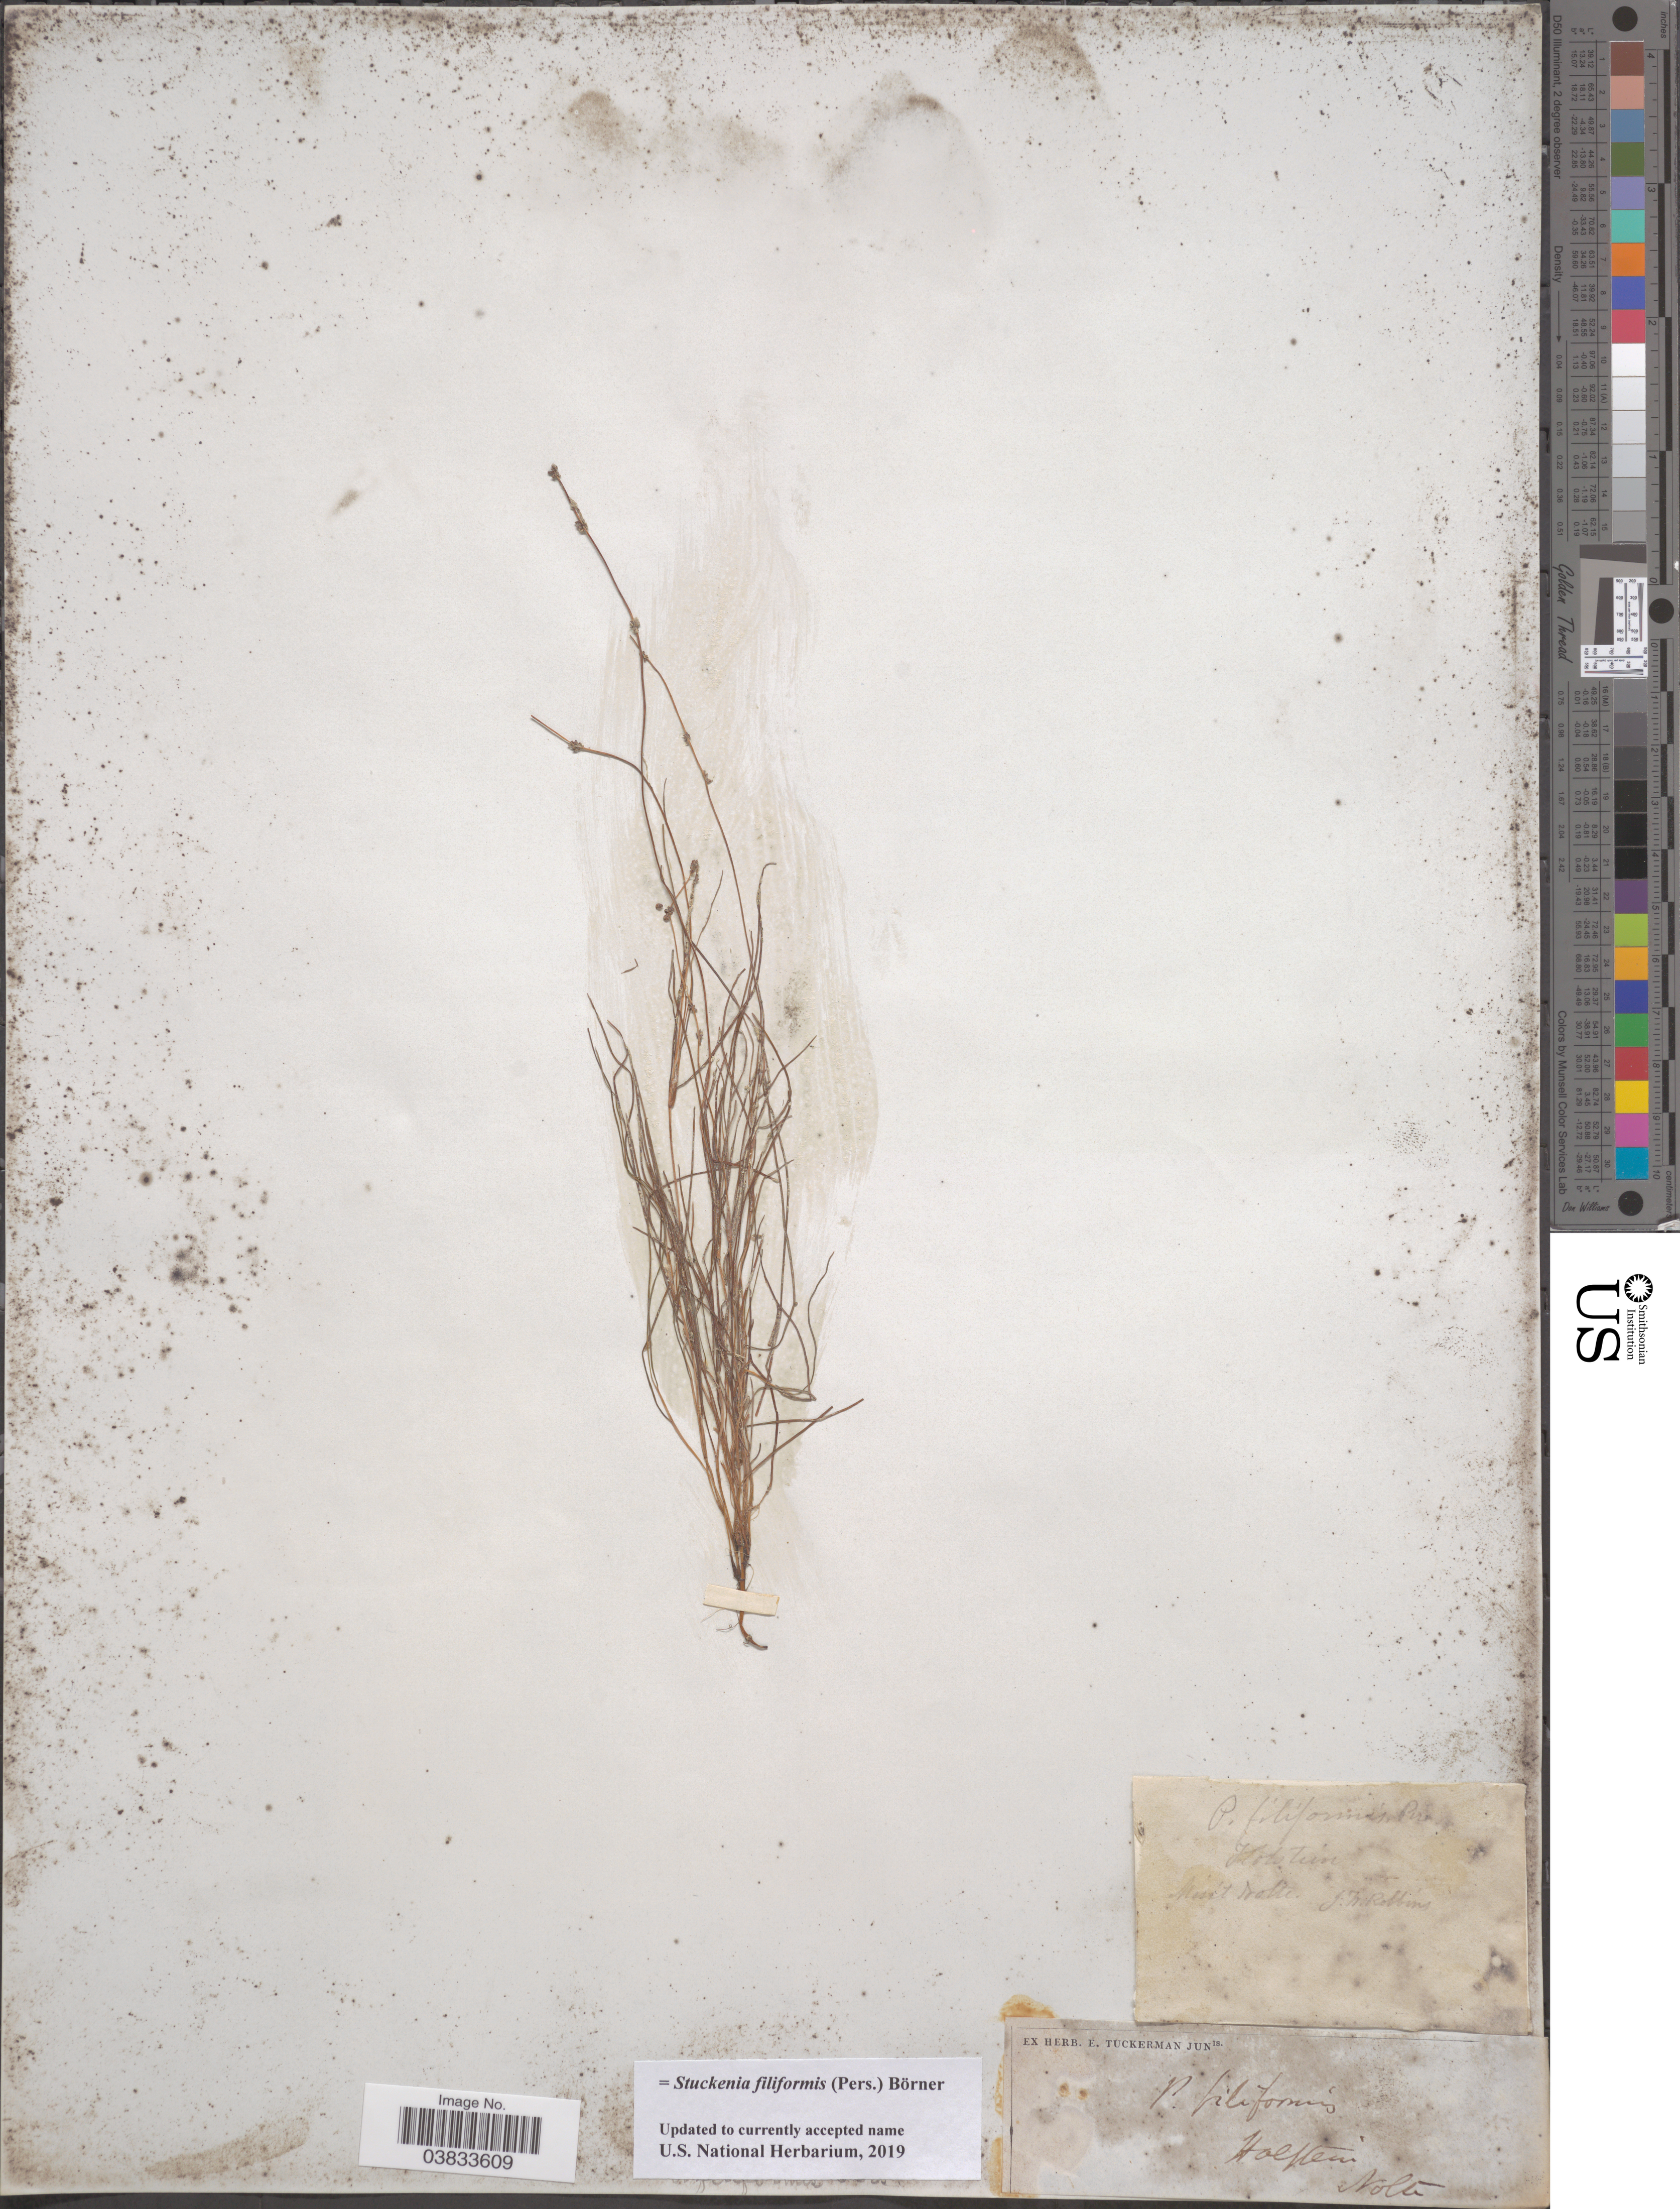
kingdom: Plantae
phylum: Tracheophyta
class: Liliopsida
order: Alismatales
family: Potamogetonaceae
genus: Stuckenia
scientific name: Stuckenia filiformis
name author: (Pers.) Börner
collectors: J. W. Robbins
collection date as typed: Transcribed d/m/y: /6/18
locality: Holstein.